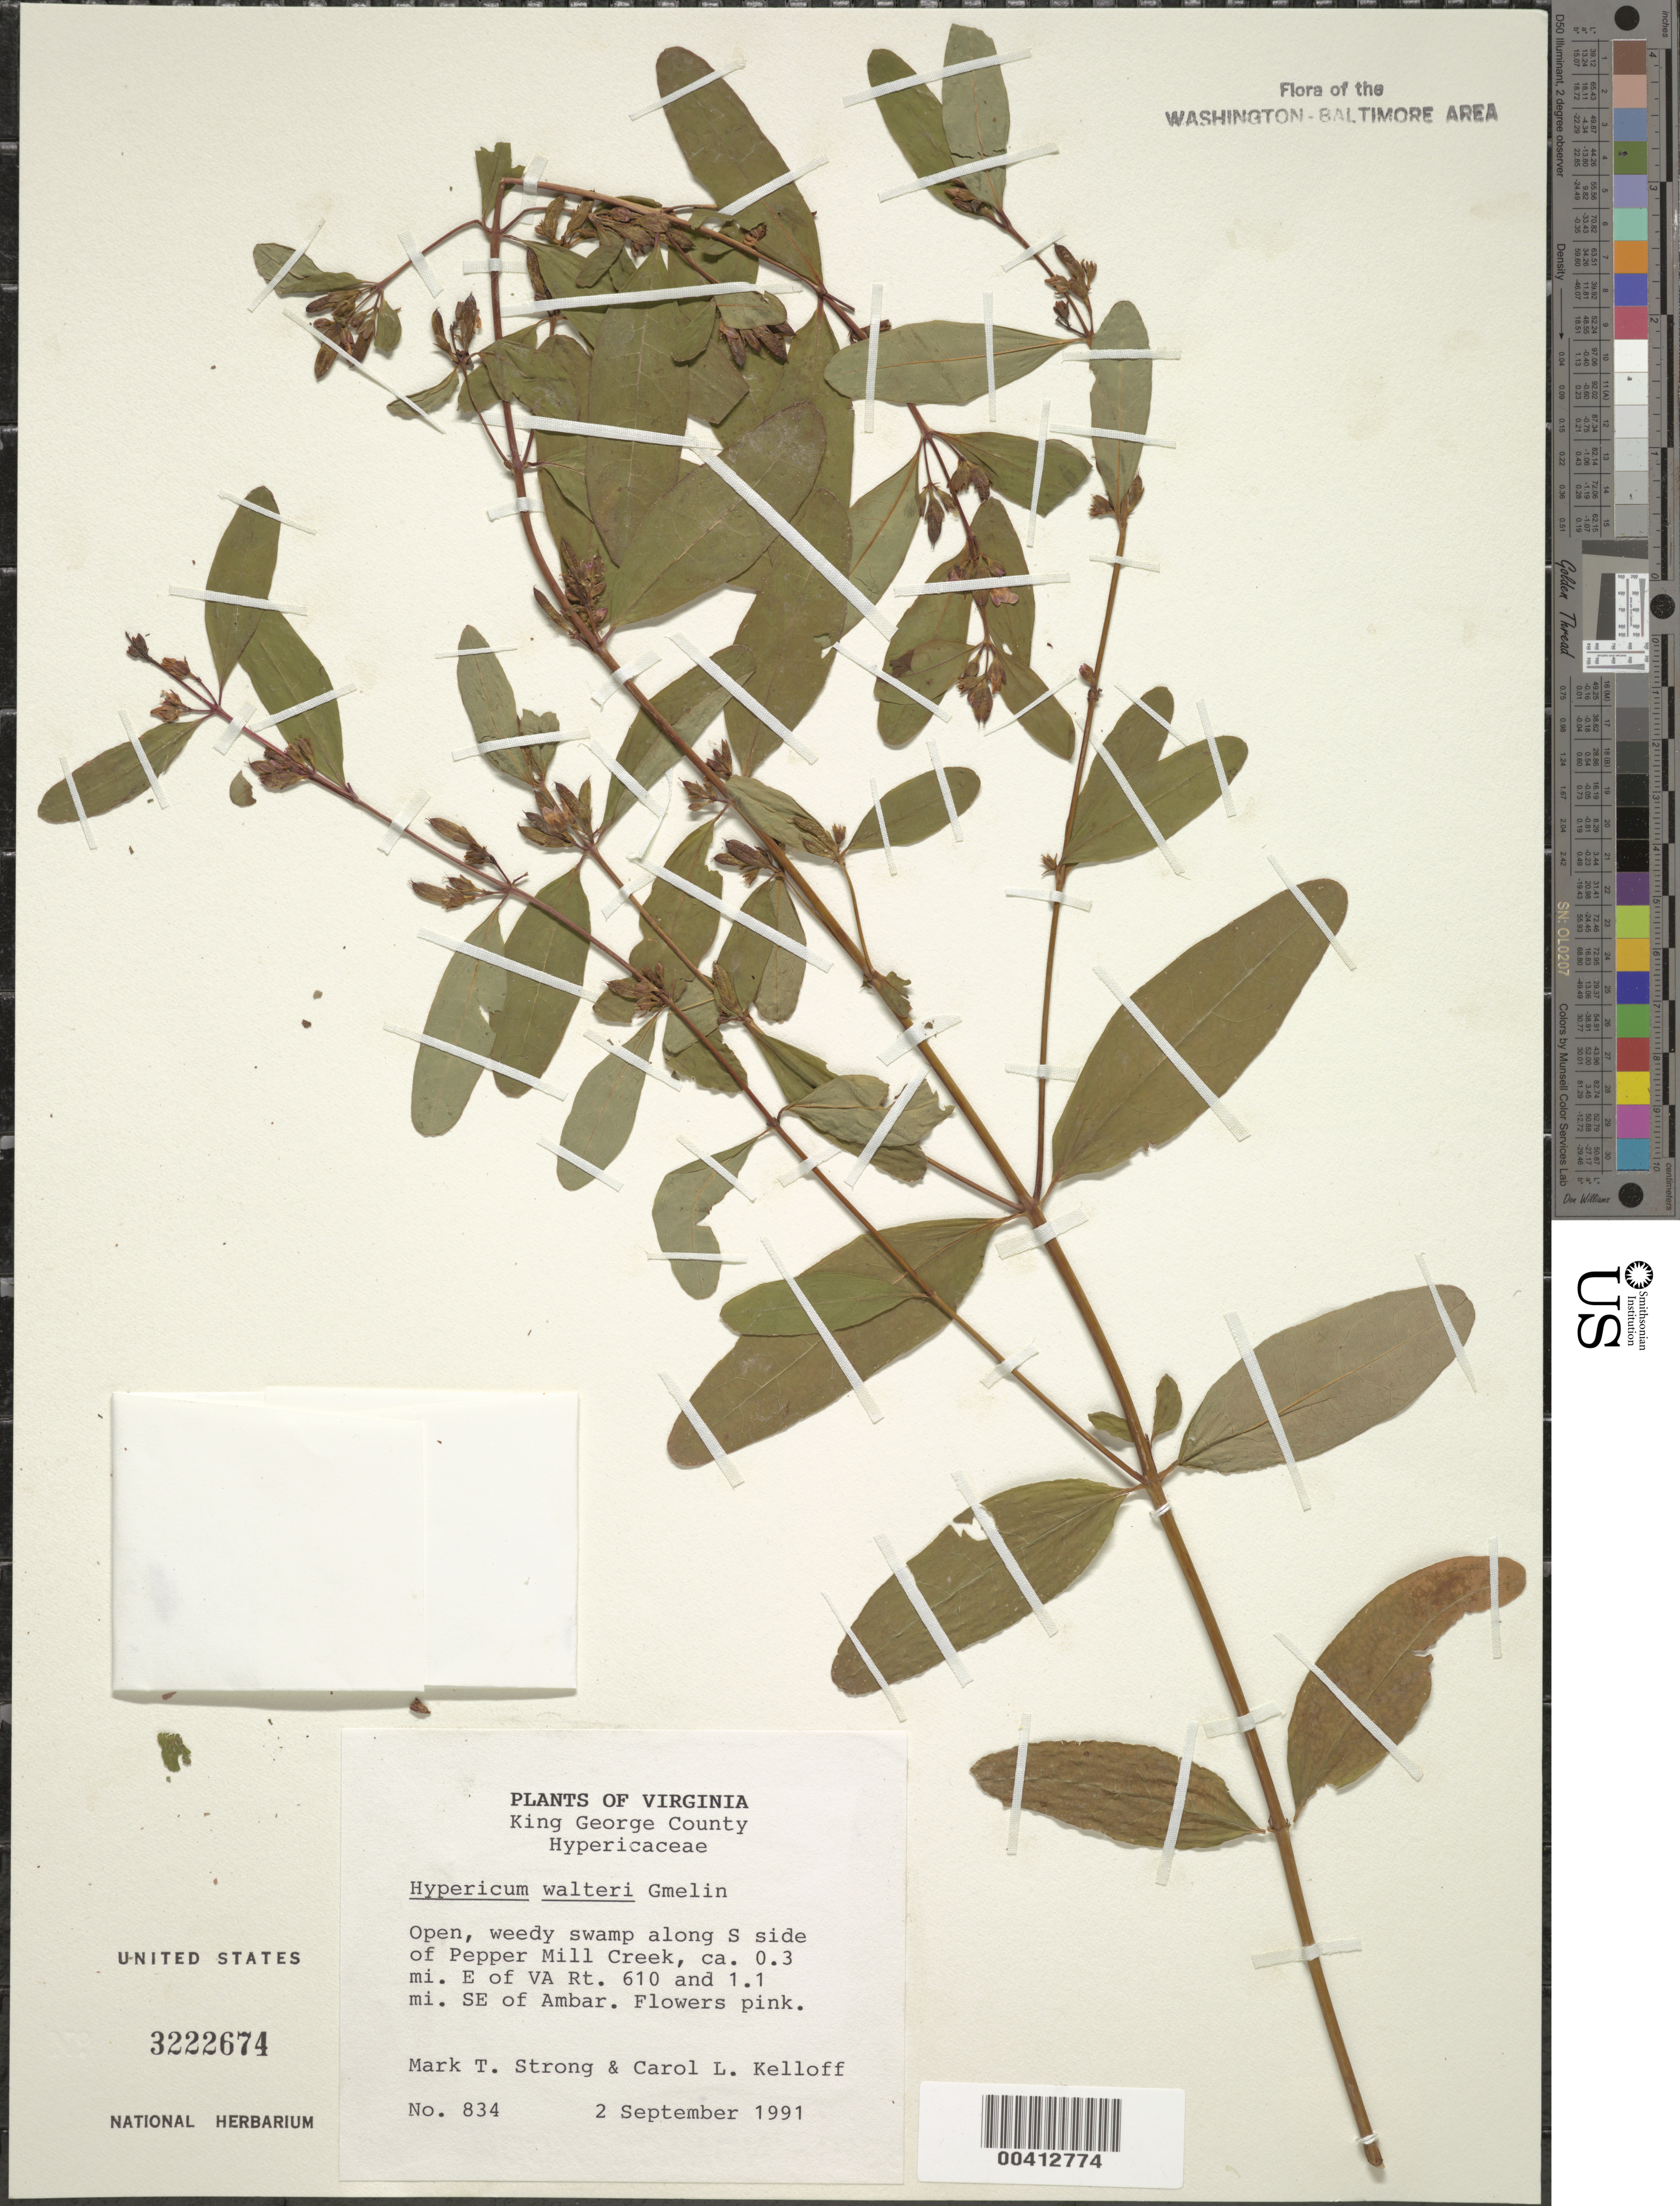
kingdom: Plantae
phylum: Tracheophyta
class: Magnoliopsida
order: Malpighiales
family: Hypericaceae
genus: Hypericum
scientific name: Hypericum walteri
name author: J.F. Gmel.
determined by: Strong, Mark T., (BOT), Smithsonian Institution - National Museum of Natural History (UNITED STATES)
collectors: M. T. Strong & C. L. Kelloff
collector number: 834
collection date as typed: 02 Sep 1991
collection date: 1991-09-02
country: United States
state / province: Virginia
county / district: King George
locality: SE of Ambar, E of VA Rt. 610, along Pepper Mill Creek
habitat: Swamp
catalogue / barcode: US 3222674